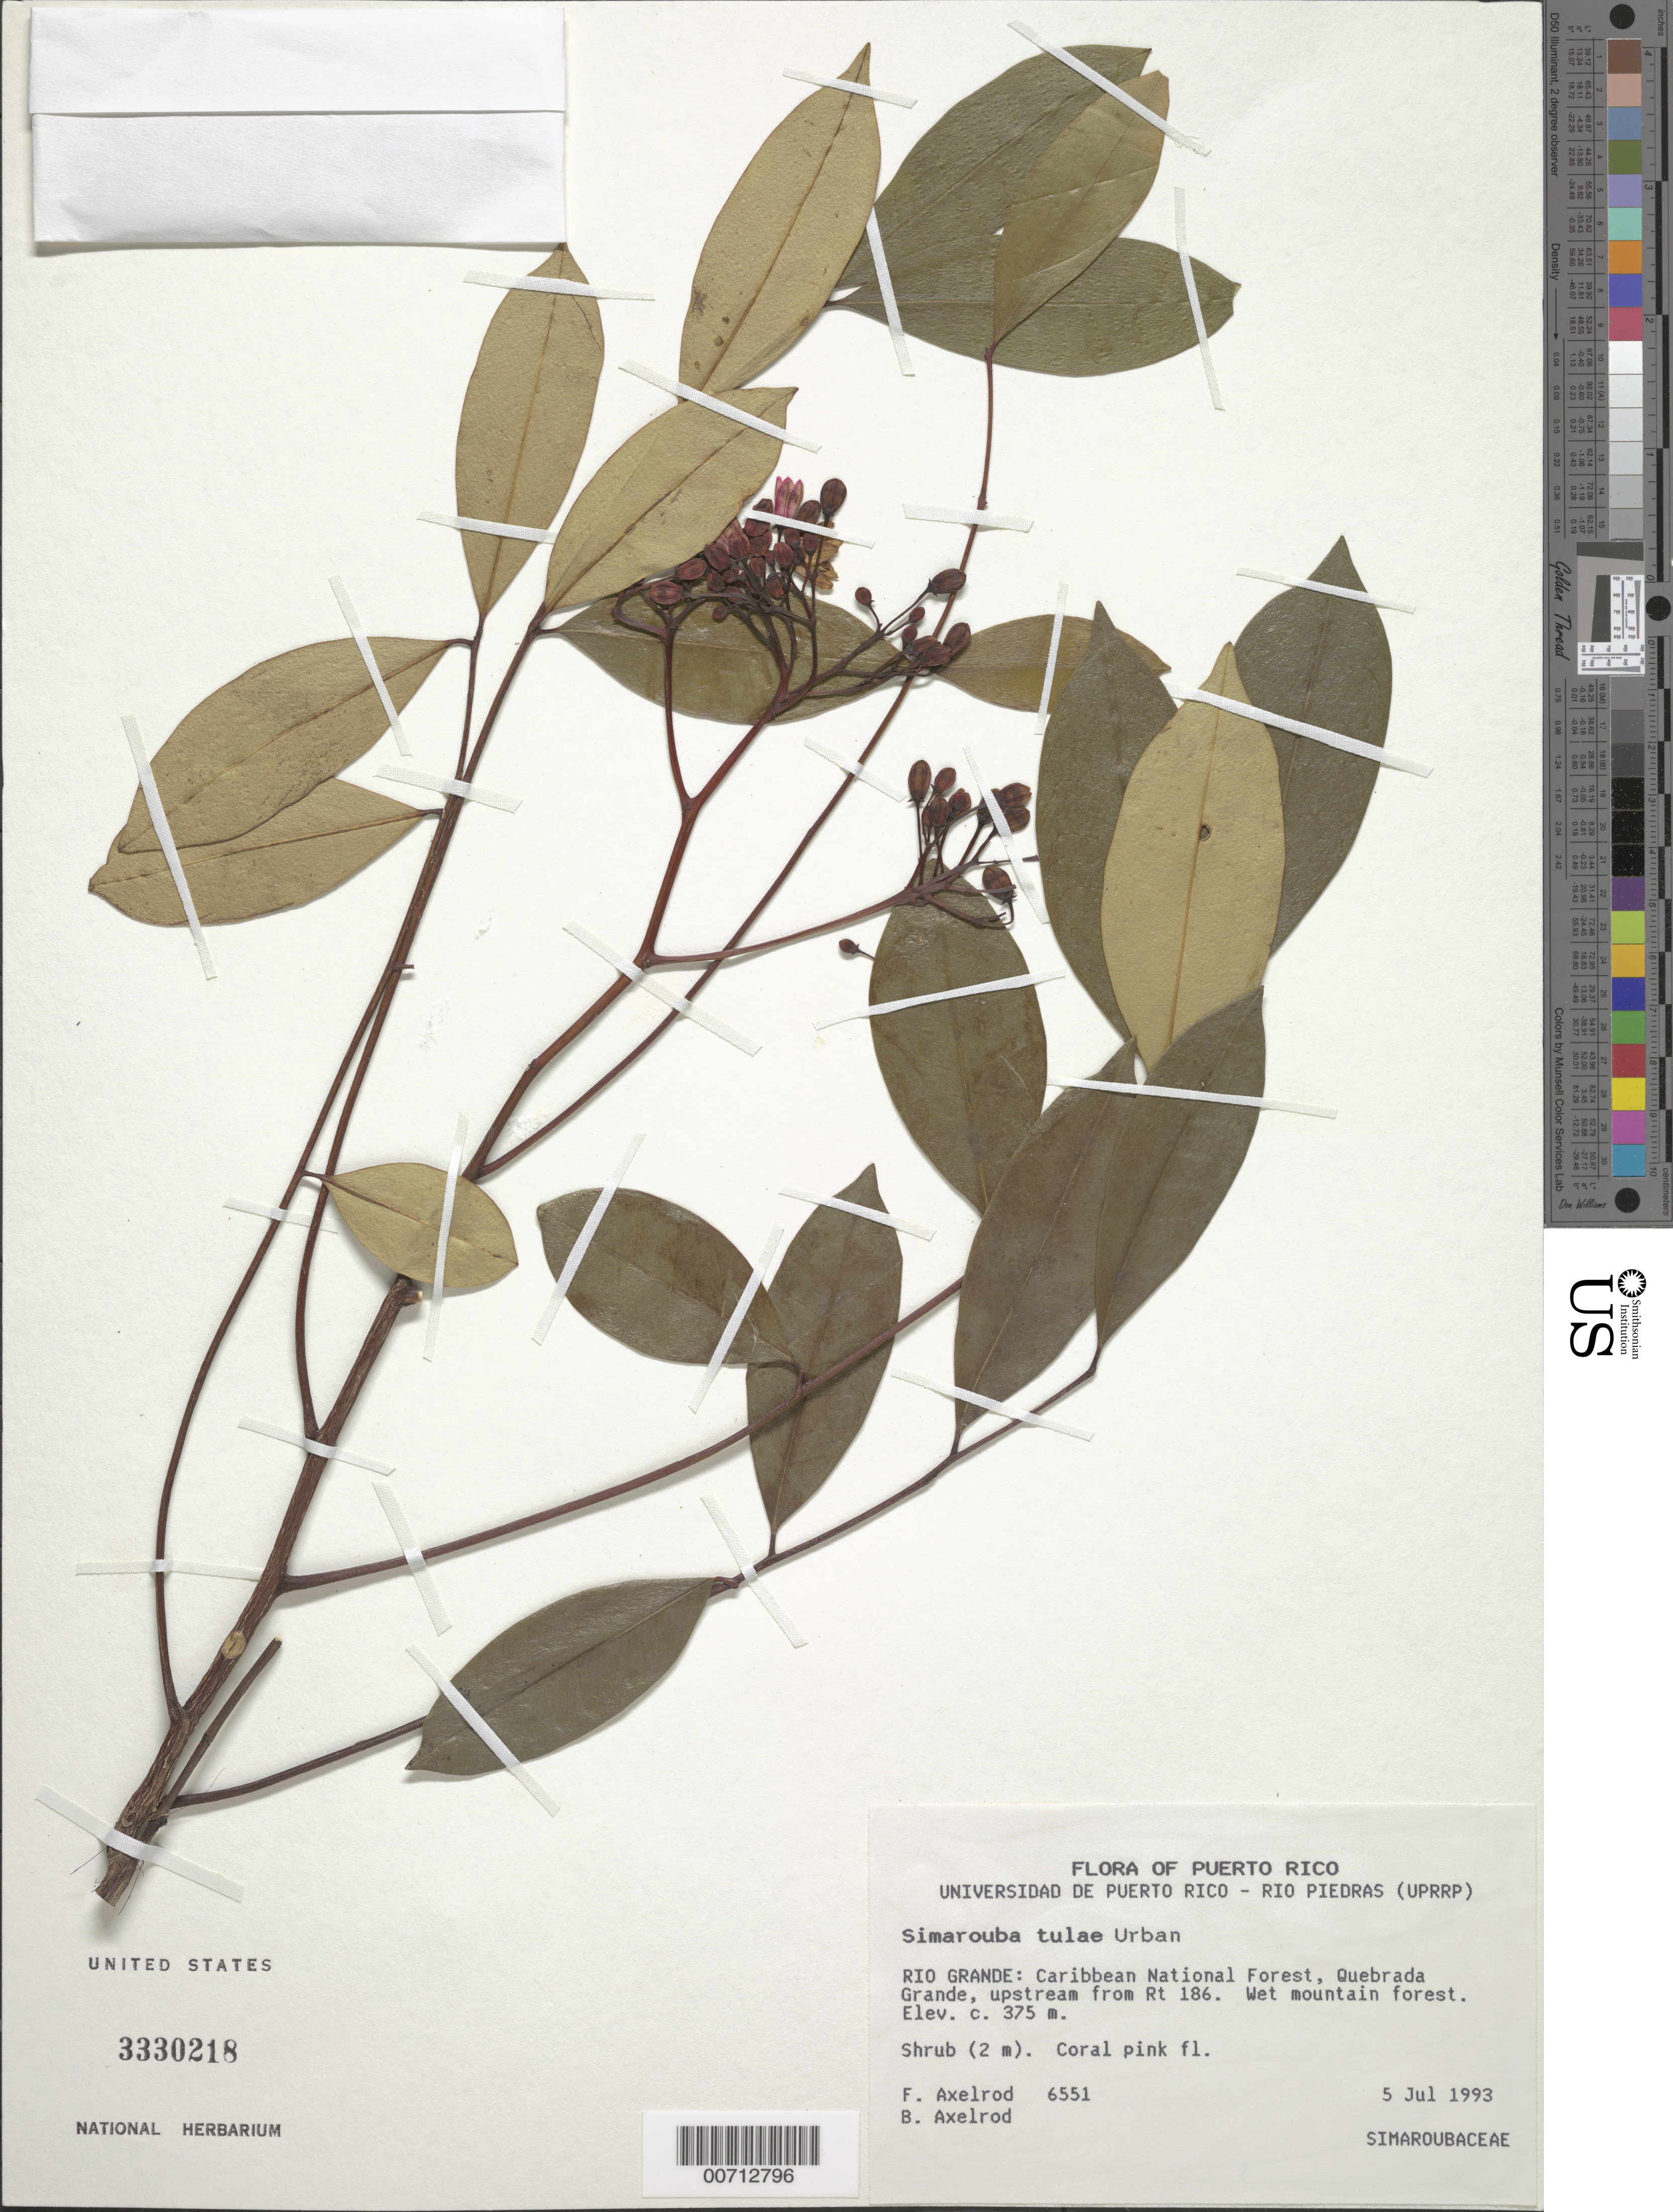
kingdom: Plantae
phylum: Tracheophyta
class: Magnoliopsida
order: Sapindales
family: Simaroubaceae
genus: Simarouba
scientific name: Simarouba tulae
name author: Urb.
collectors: F. S. Axelrod & B. Axelrod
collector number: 6551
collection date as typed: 05 Jul 1993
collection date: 1993-07-05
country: Puerto Rico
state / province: Rio Grande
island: Greater Antilles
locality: Carib. Natl. Forest, Quebrada Grande, upstream from Rt 186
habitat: Wet mountain forest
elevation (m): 375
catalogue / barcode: US 3330218